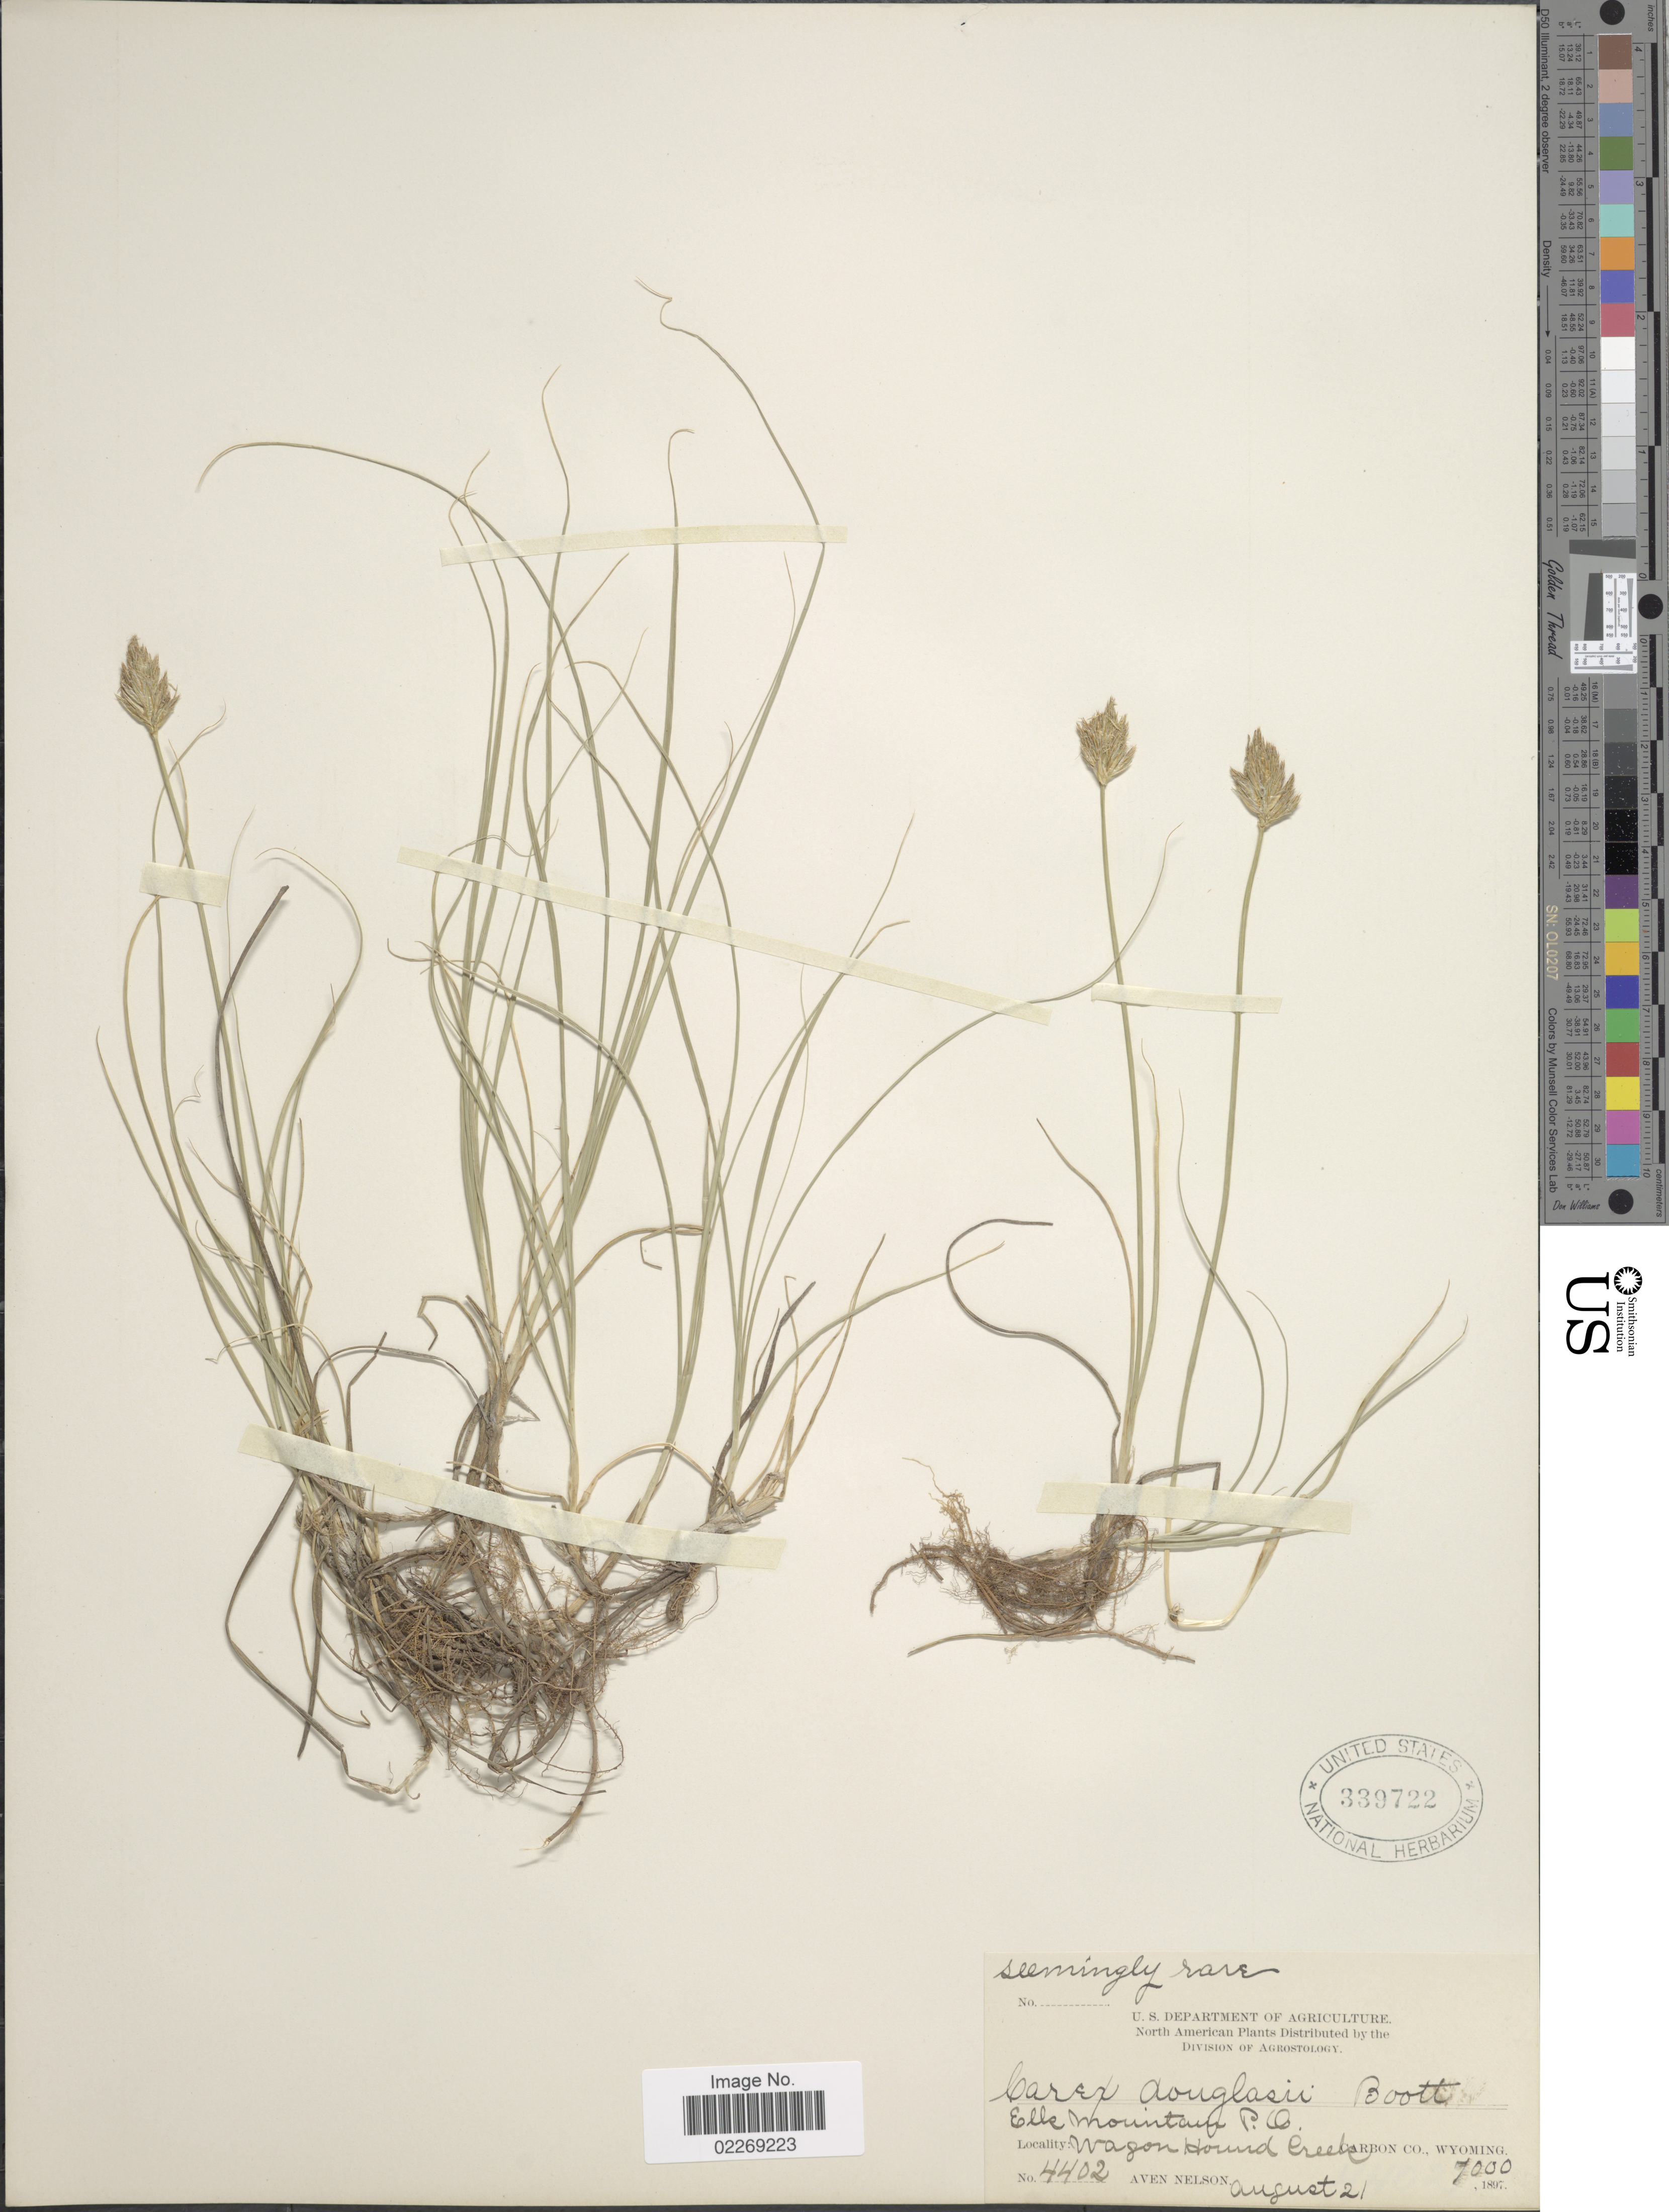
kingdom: Plantae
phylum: Tracheophyta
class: Liliopsida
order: Poales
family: Cyperaceae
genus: Carex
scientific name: Carex douglasii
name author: Boott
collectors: A. Nelson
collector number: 4402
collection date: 1897-08-21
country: United States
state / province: Wyoming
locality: Elk Mountain P.Q. Wagon Hound Creek. Carbon Co.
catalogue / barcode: US 339722